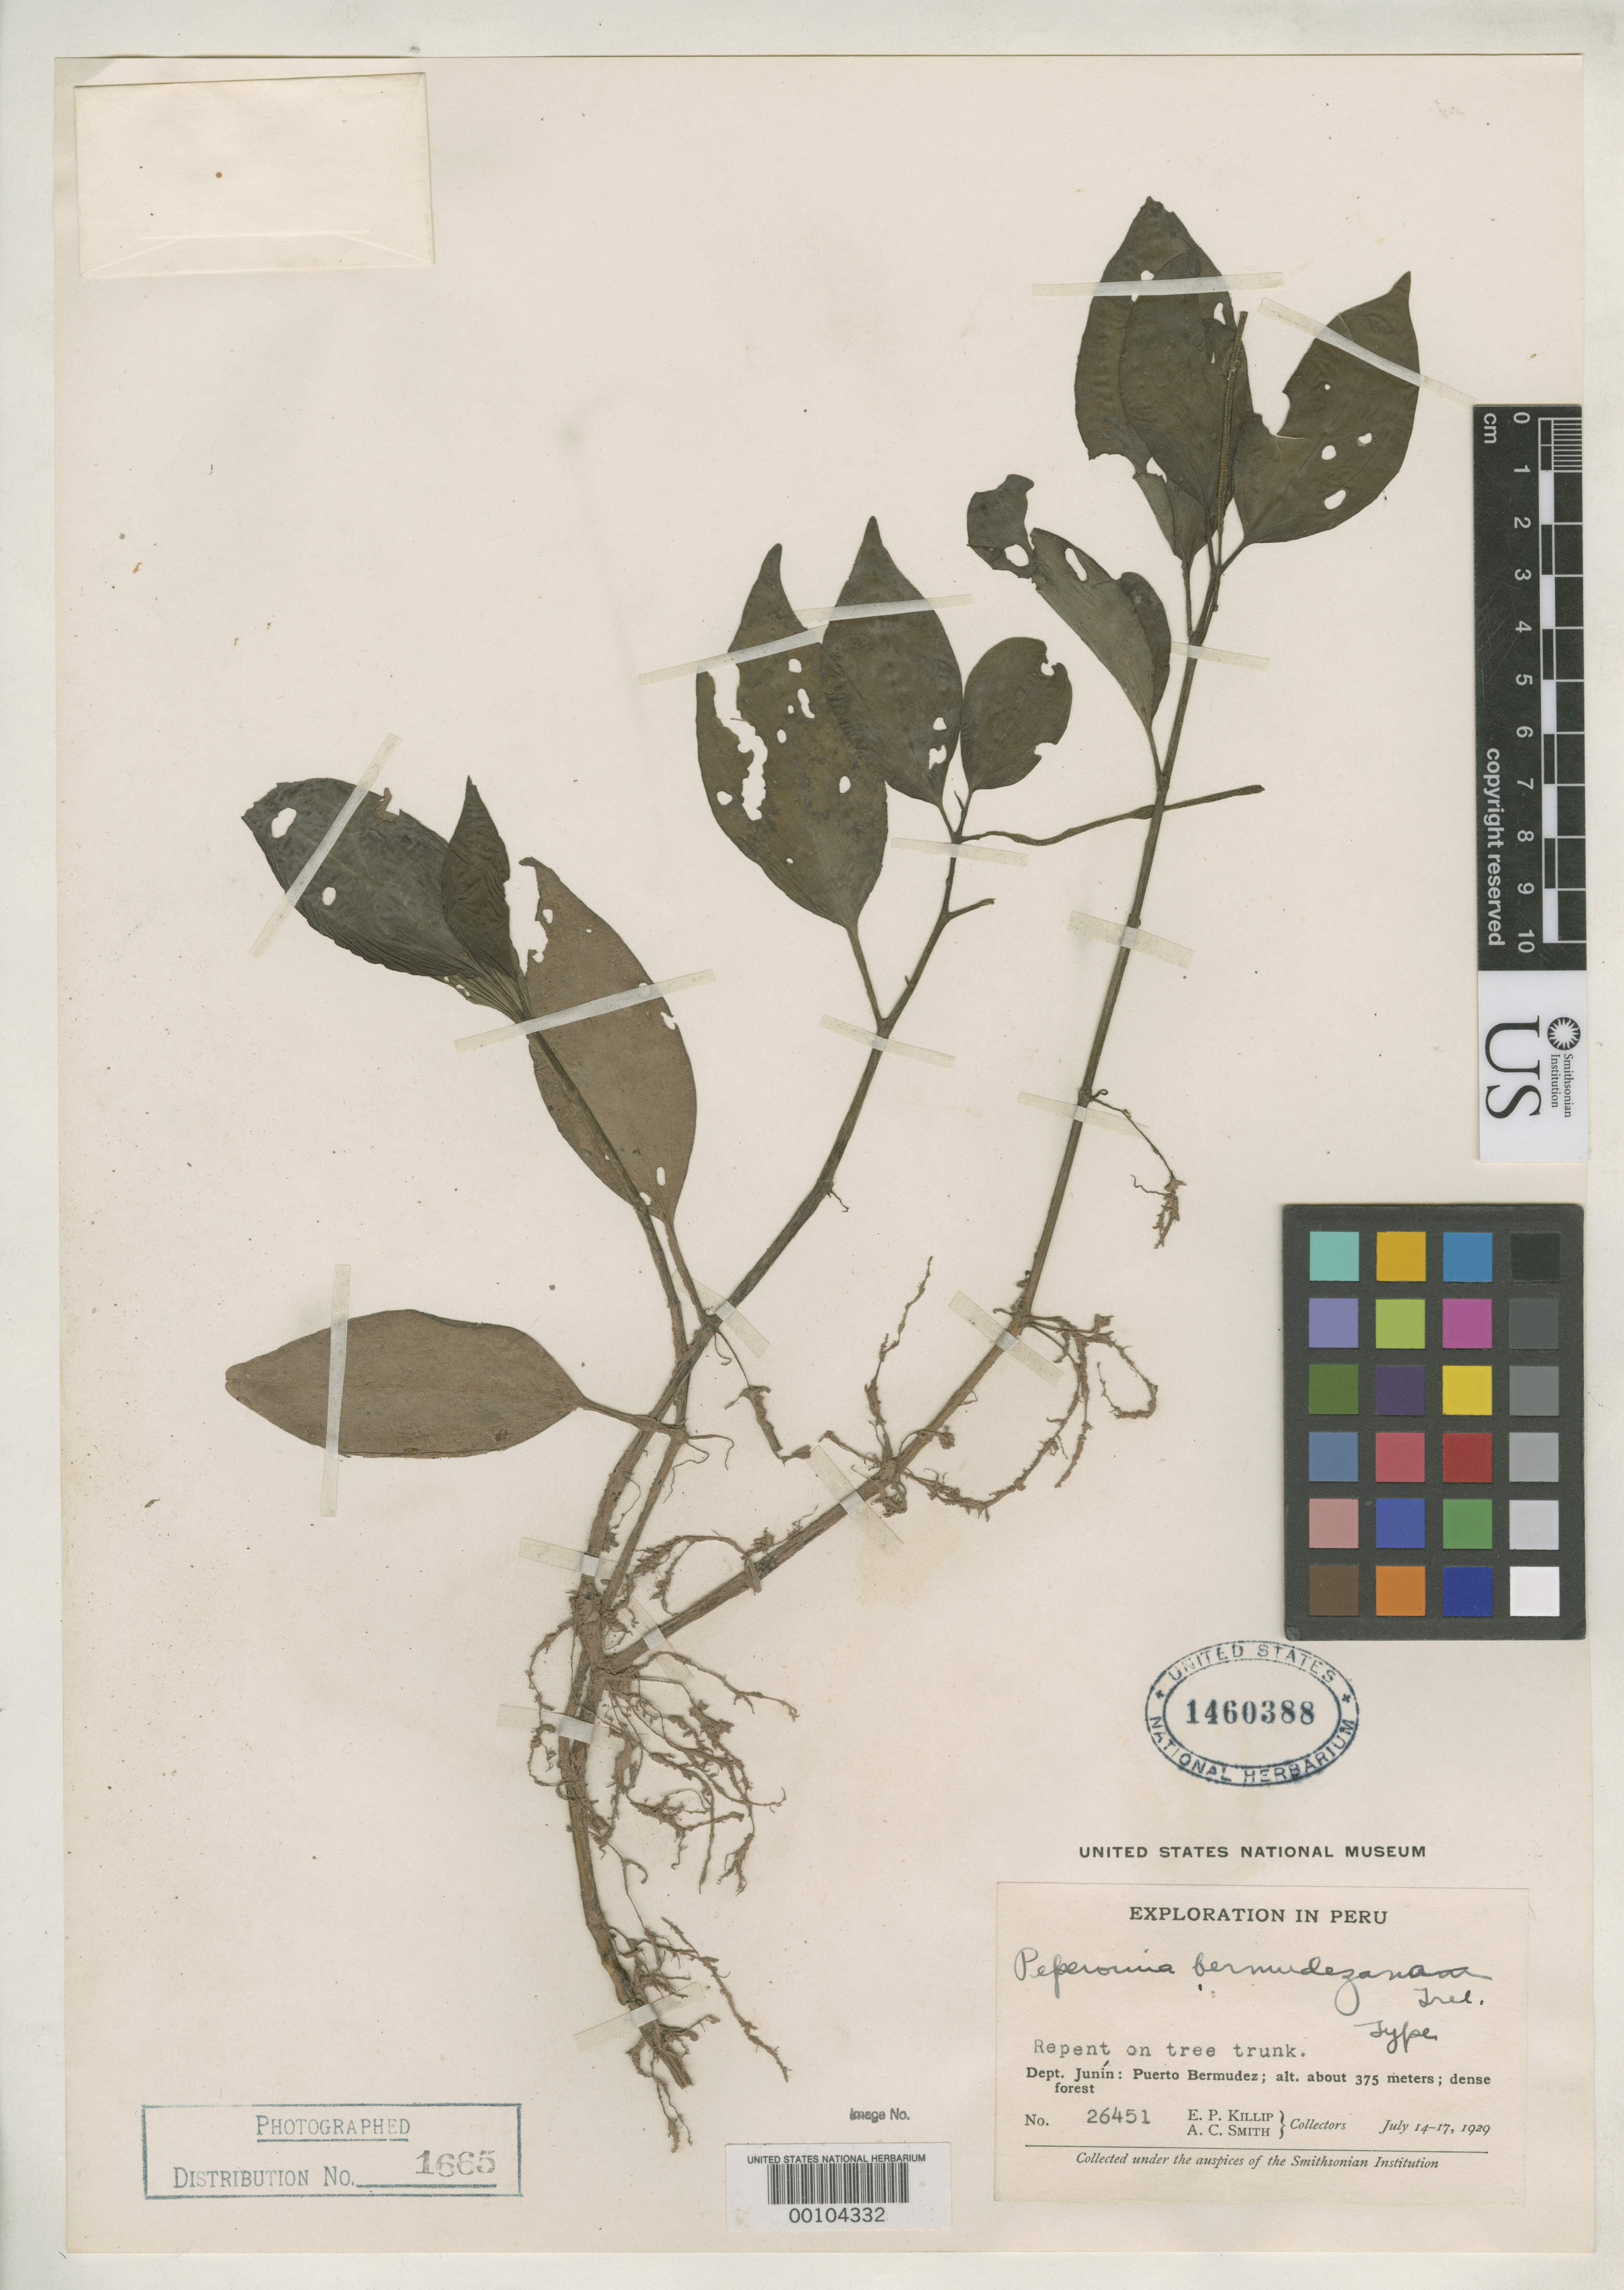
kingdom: Plantae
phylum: Tracheophyta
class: Magnoliopsida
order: Piperales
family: Piperaceae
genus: Peperomia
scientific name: Peperomia bermudezana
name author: Trel.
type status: Holotype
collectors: E. P. Killip & A. C. Smith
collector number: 26451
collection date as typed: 14 Jul 1929 to 17 Jul 1929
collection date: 1929-07-14/1929-07-17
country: Peru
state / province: Junín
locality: Puerto Bermudez.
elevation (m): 375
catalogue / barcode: US 1460388